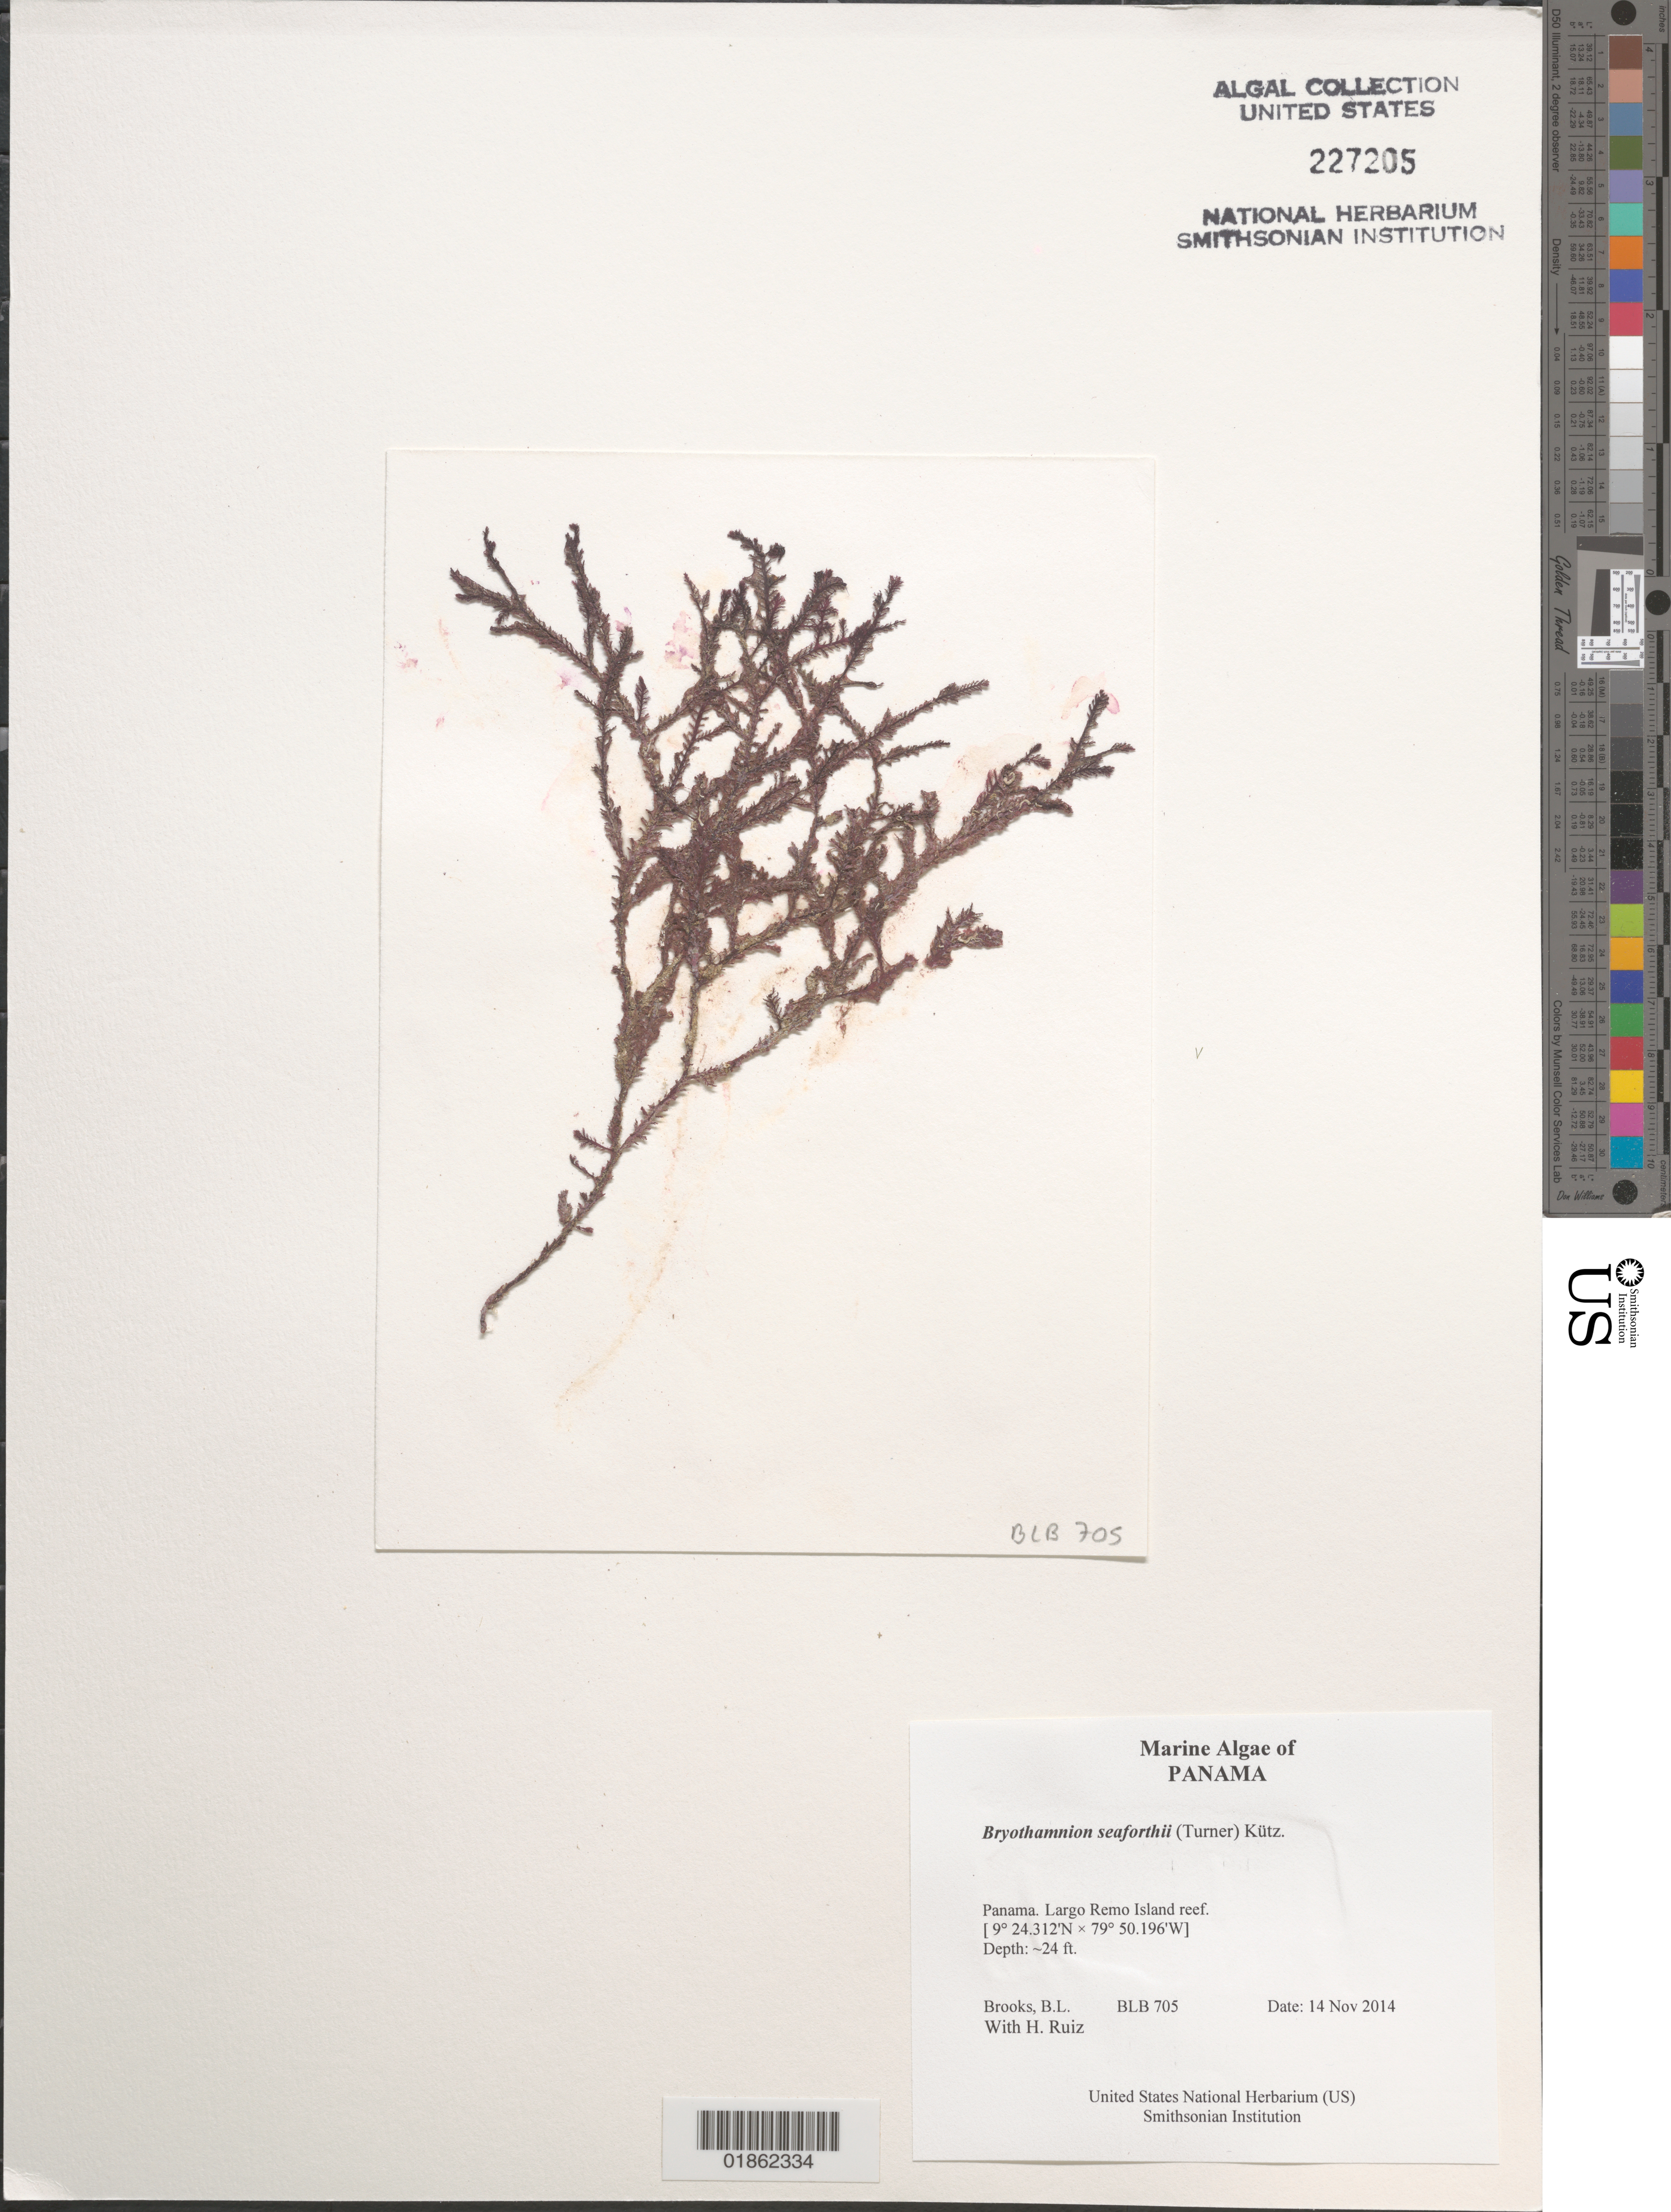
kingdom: Plantae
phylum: Rhodophyta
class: Florideophyceae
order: Ceramiales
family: Rhodomelaceae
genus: Bryothamnion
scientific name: Bryothamnion seaforthii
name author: (Turner) Kütz.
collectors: B. Brooks & H. Ruiz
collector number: BLB705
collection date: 2014-11-14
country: Panama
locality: Largo Remo Island reef.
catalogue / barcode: US 227205